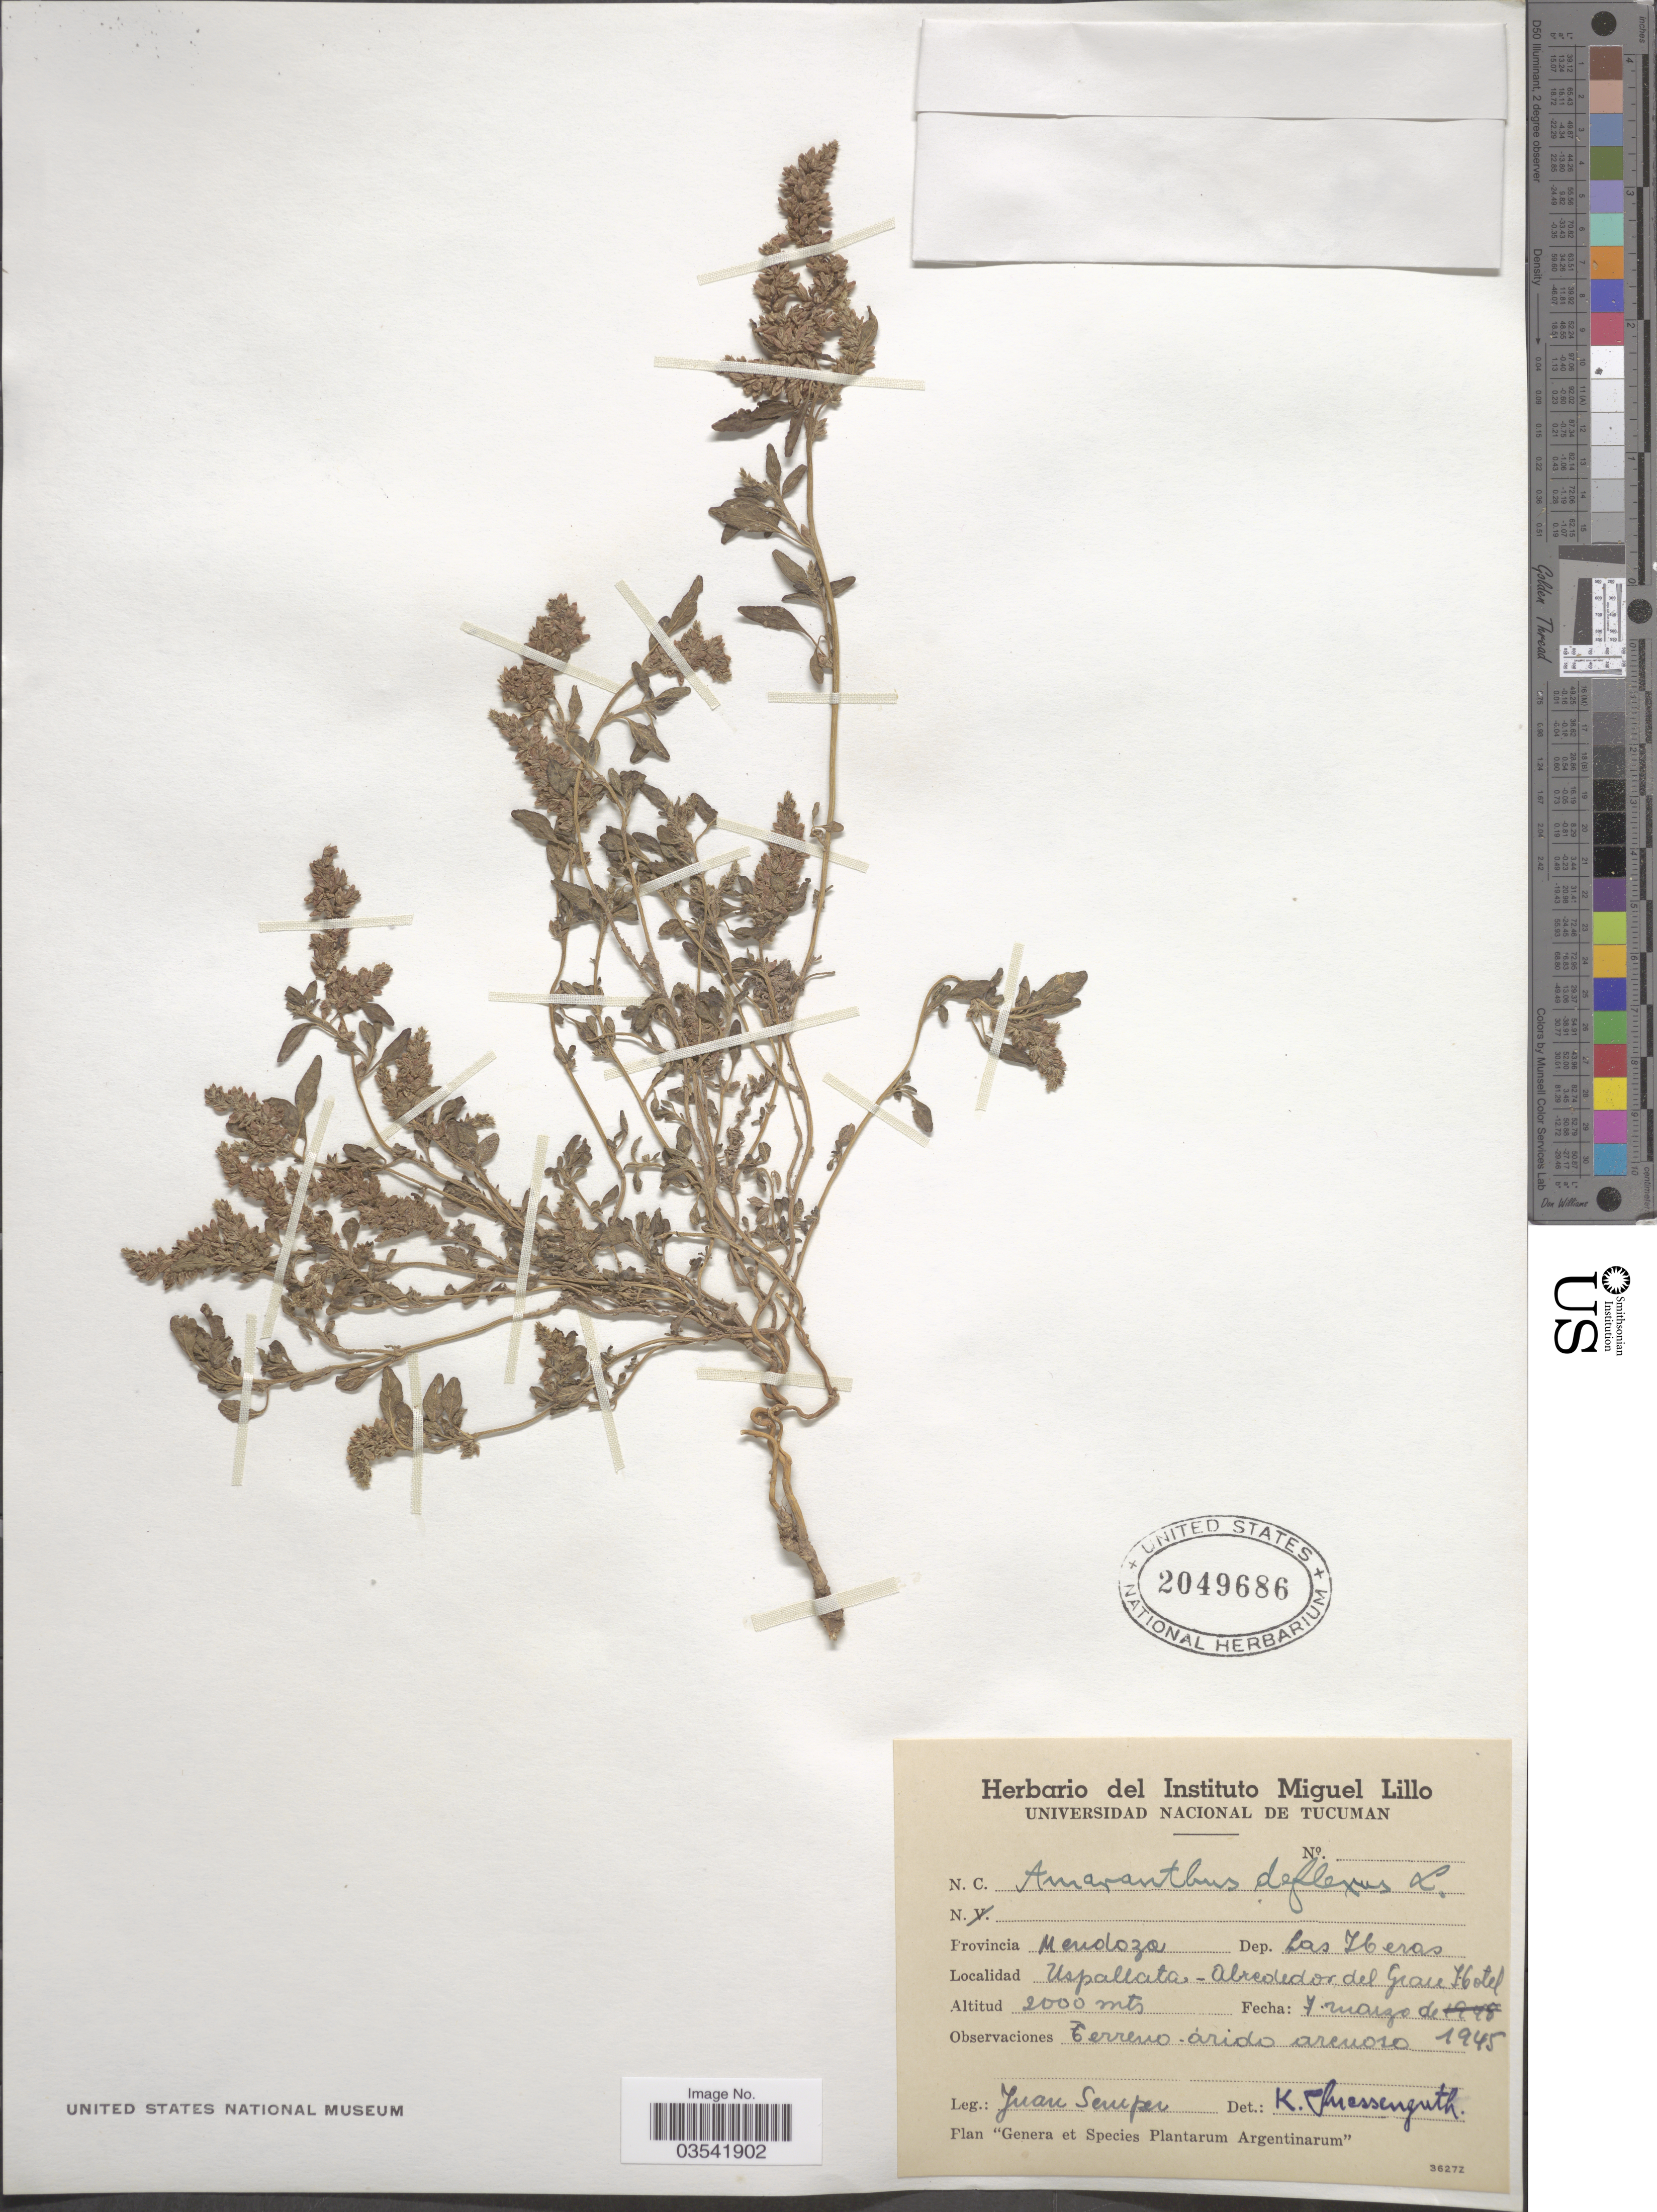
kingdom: Plantae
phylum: Tracheophyta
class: Magnoliopsida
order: Caryophyllales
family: Amaranthaceae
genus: Amaranthus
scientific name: Amaranthus deflexus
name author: L.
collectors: J. Semper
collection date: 1945-03-07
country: Argentina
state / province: Mendoza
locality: Dep. Las Iberas. Uspallata-Alrededor del Gran Hotel.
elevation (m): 2000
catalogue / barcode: US 2049686